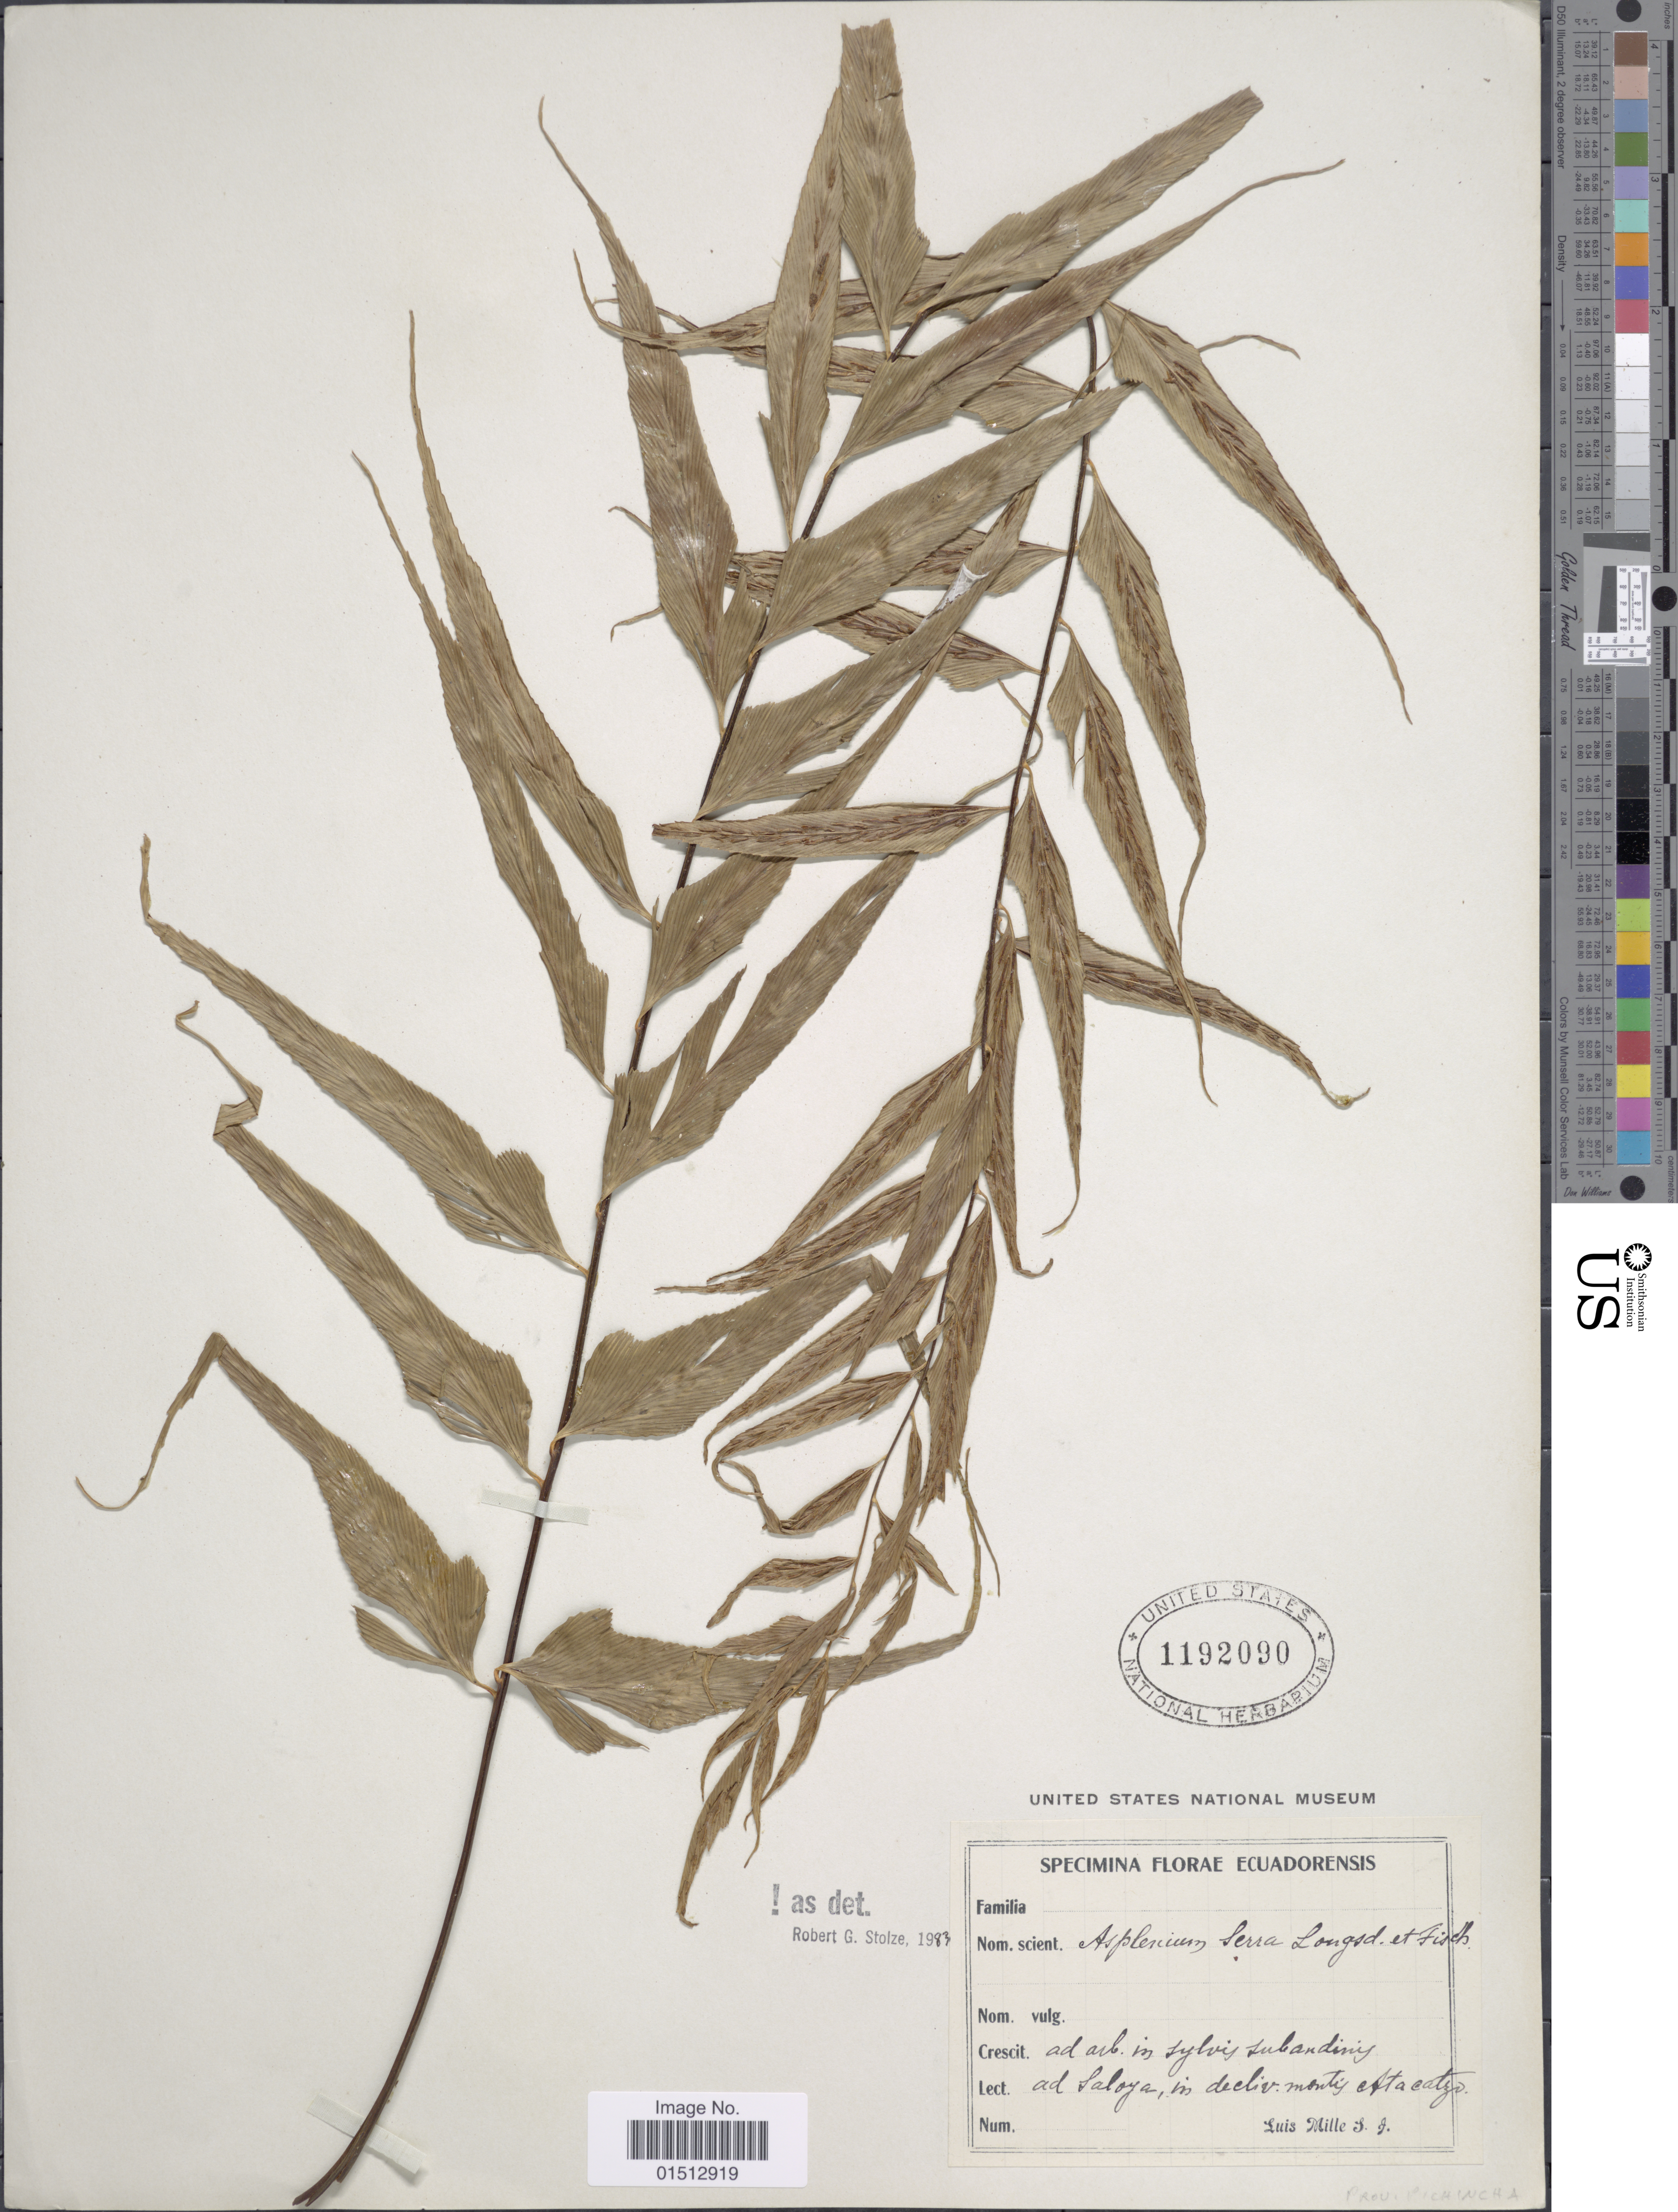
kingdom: Plantae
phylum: Tracheophyta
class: Polypodiopsida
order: Polypodiales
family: Aspleniaceae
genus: Asplenium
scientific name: Asplenium serra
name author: Langsd. & Fisch.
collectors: L. Mille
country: Ecuador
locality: Ad sub. in sylvis subadinis ad Saloya, in decliv, montis Alta Catzo.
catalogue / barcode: US 1192090